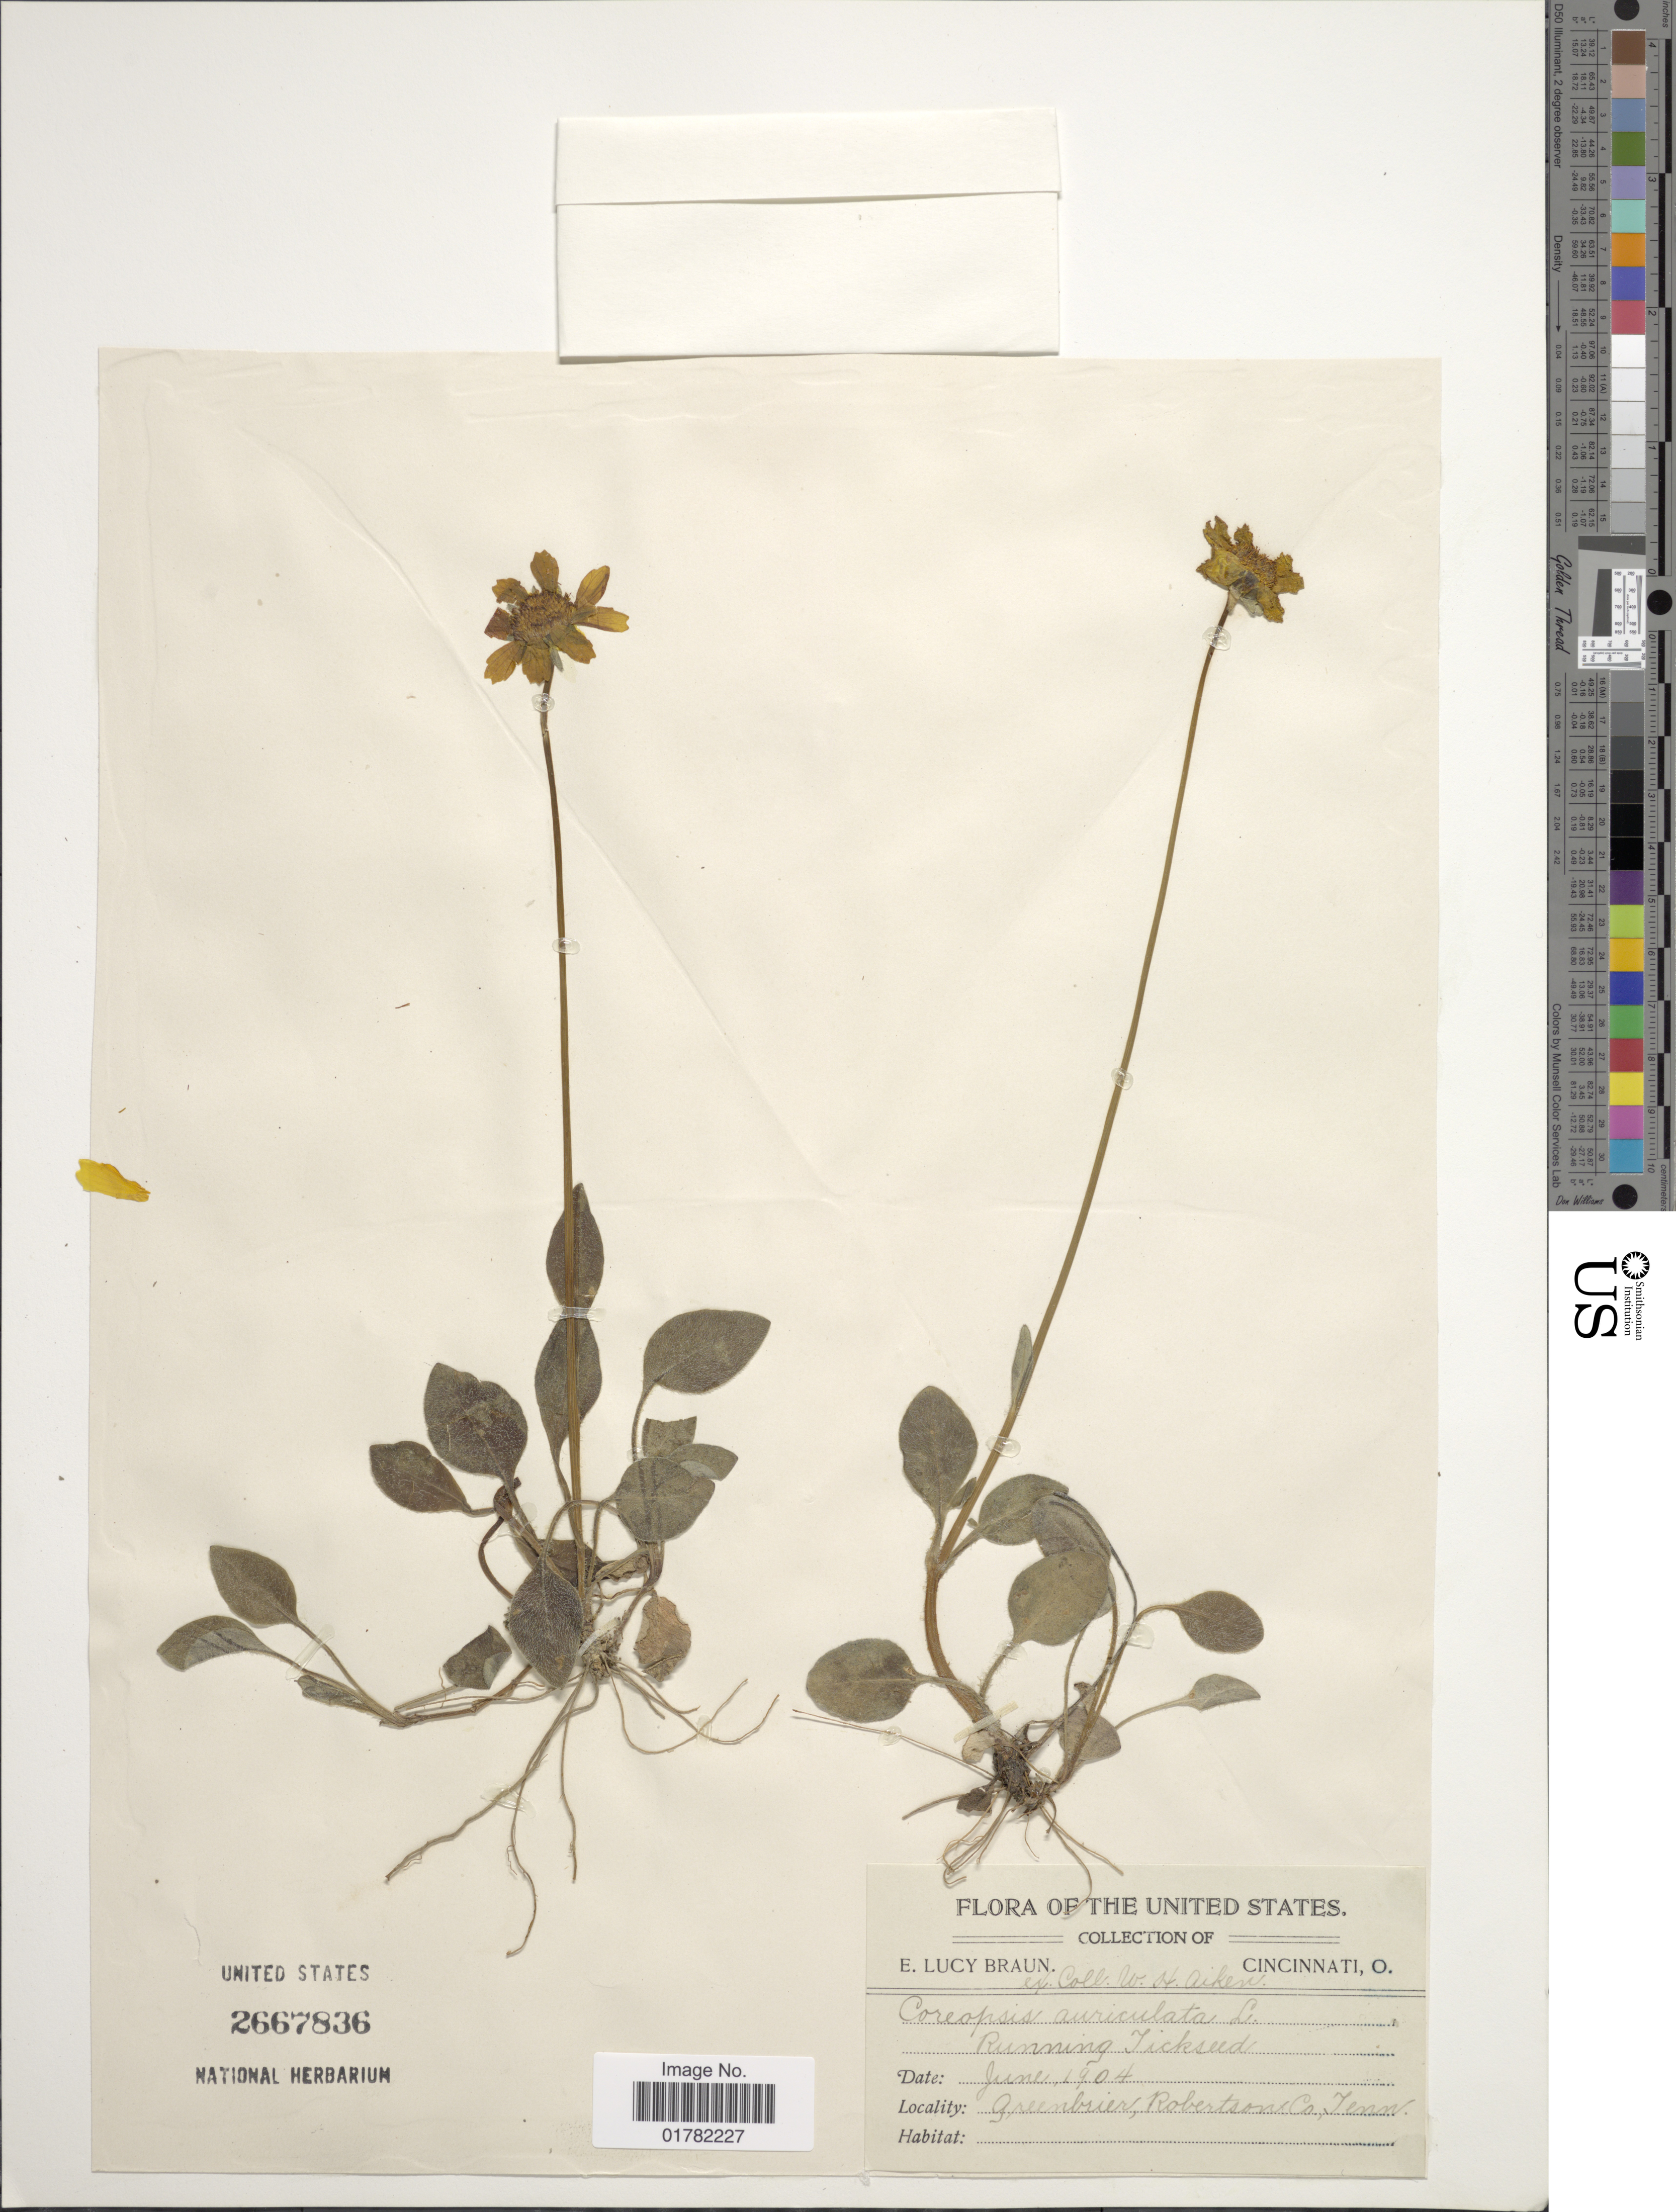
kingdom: Plantae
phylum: Tracheophyta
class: Magnoliopsida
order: Asterales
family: Asteraceae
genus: Coreopsis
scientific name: Coreopsis auriculata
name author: L.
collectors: E. L. Braun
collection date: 1904-06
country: United States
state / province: Tennessee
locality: Greenbrier, Robertson Co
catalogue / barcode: US 2667836